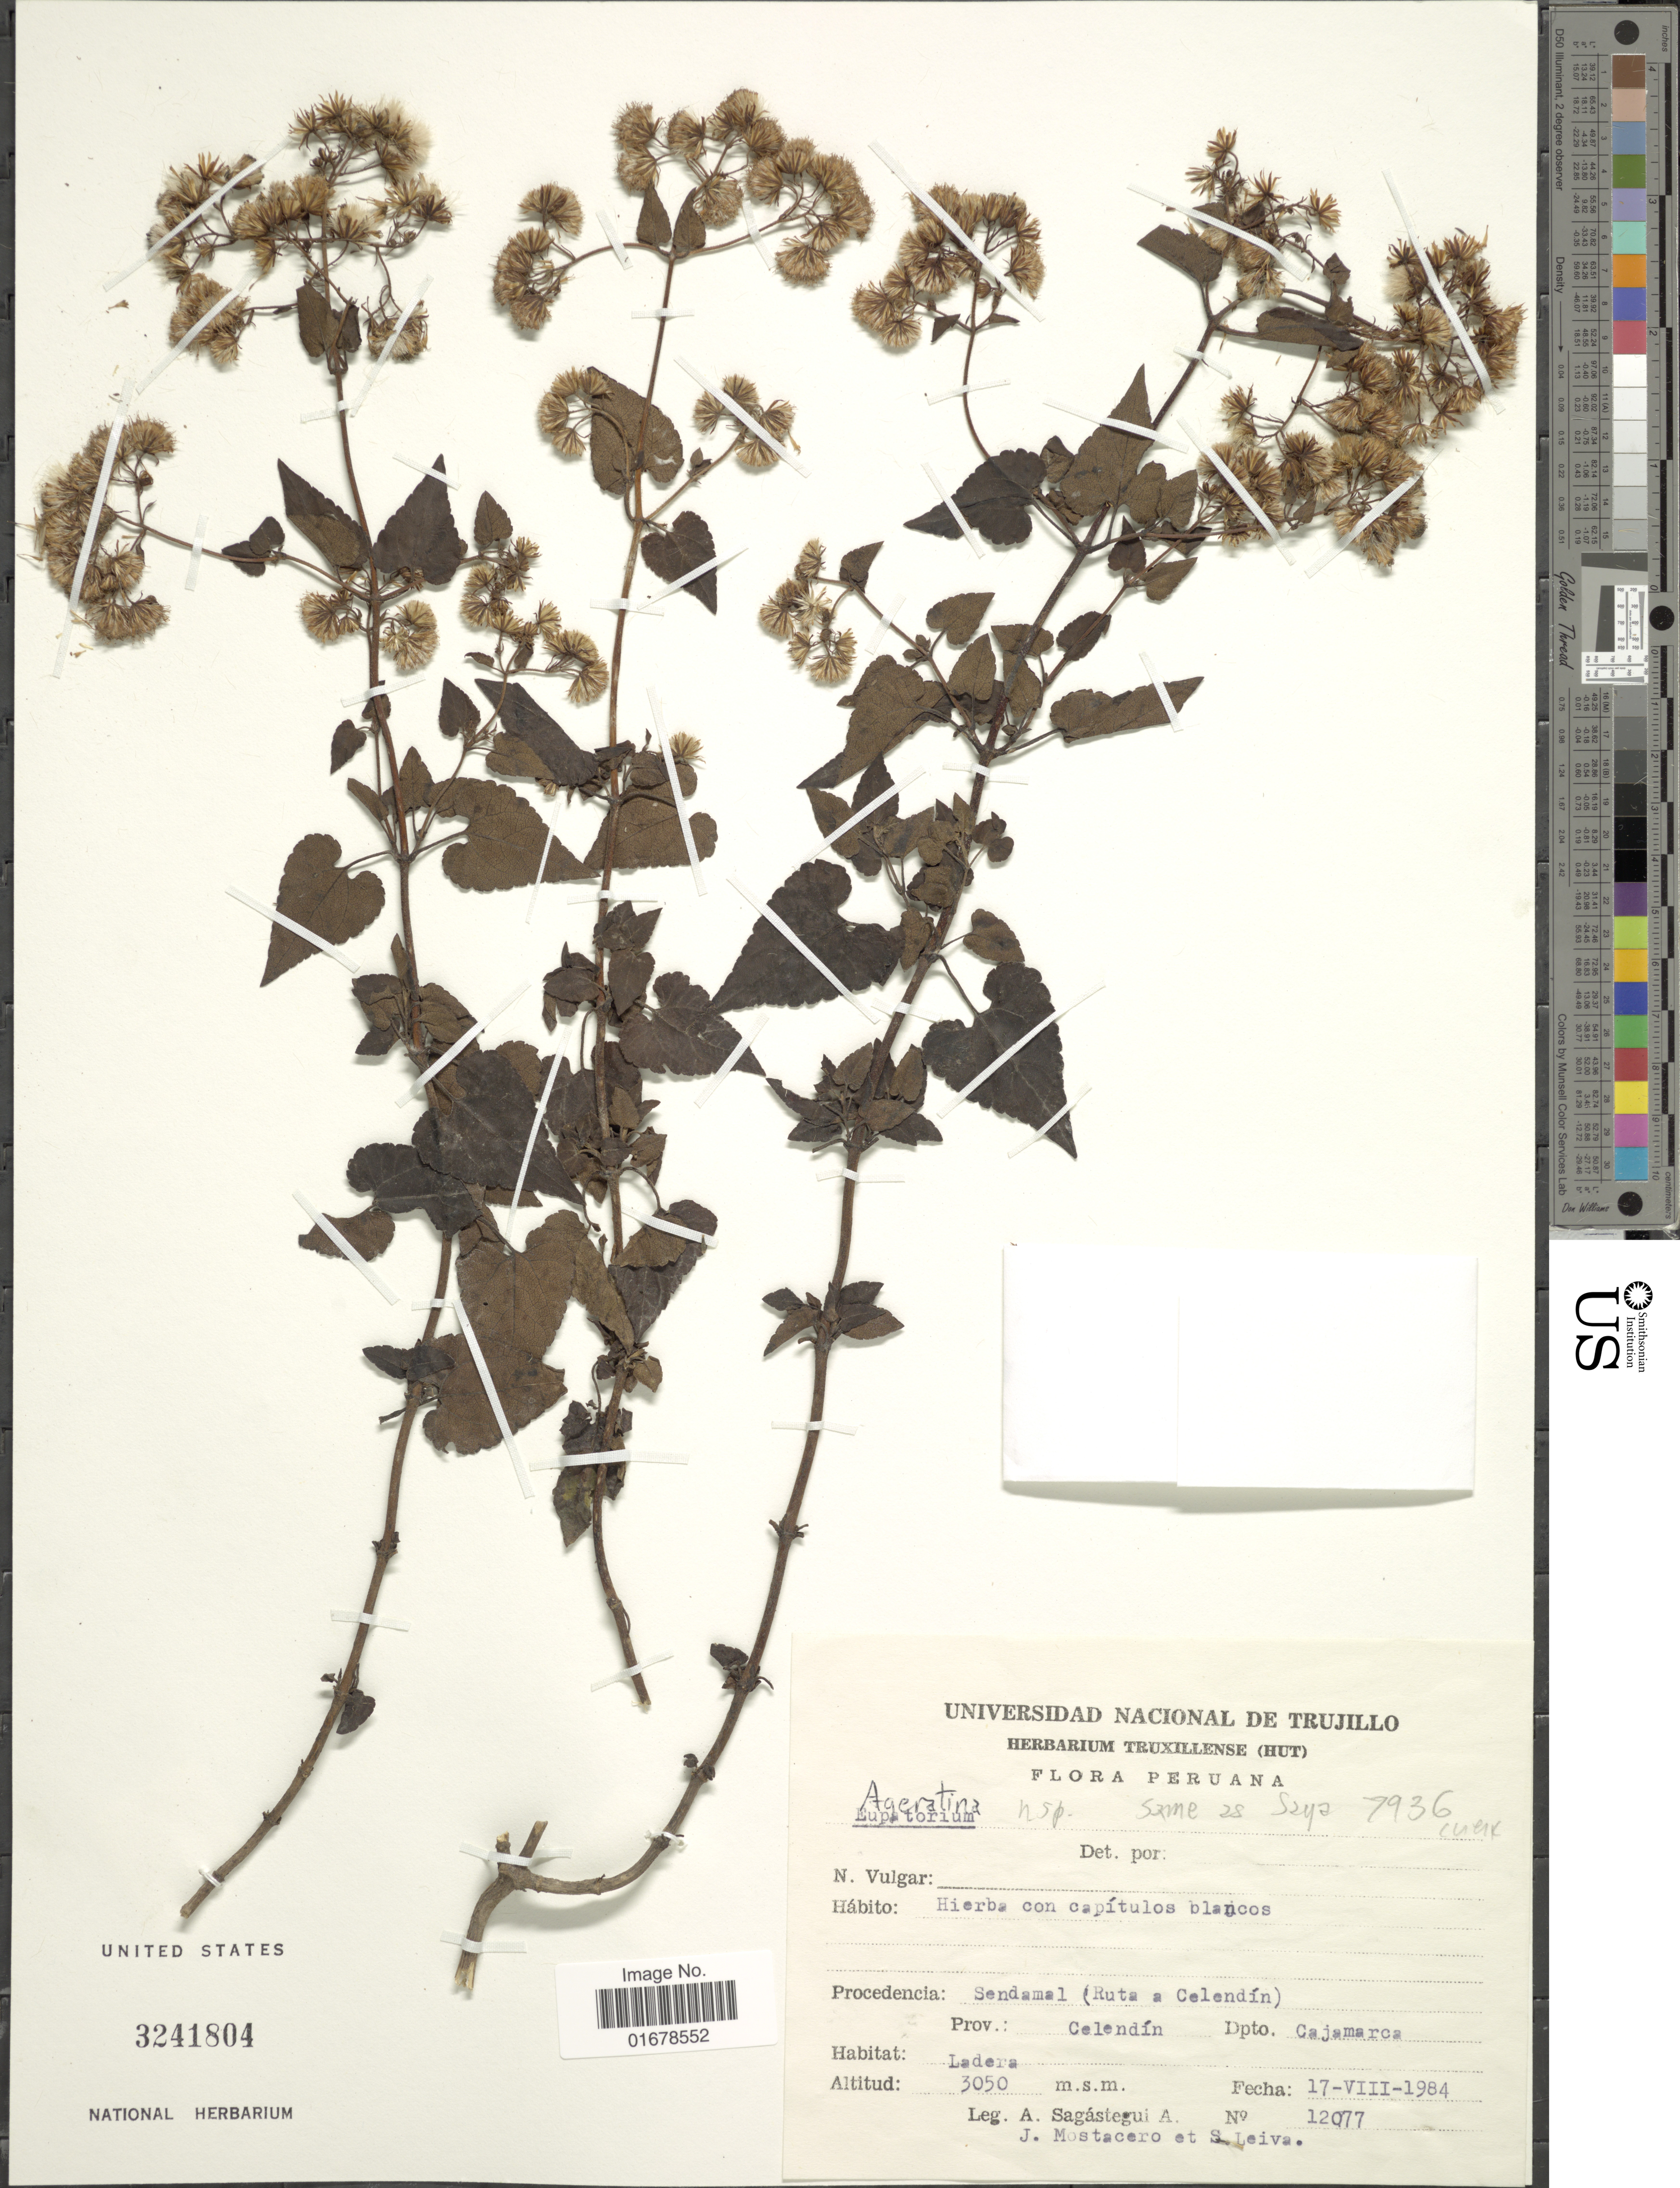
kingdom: Plantae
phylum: Tracheophyta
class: Magnoliopsida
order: Asterales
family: Asteraceae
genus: Ageratina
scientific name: Ageratina sp.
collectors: A. Sagástegui A., J. Mostacero & S. Leiva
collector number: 12077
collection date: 1984-08-17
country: Peru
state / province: Cajamarca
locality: Procedencia: Sendamal (Ruta a Celendin), Prov. Celendin, Dpto. Cajamarca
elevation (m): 3050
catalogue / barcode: US 3241804